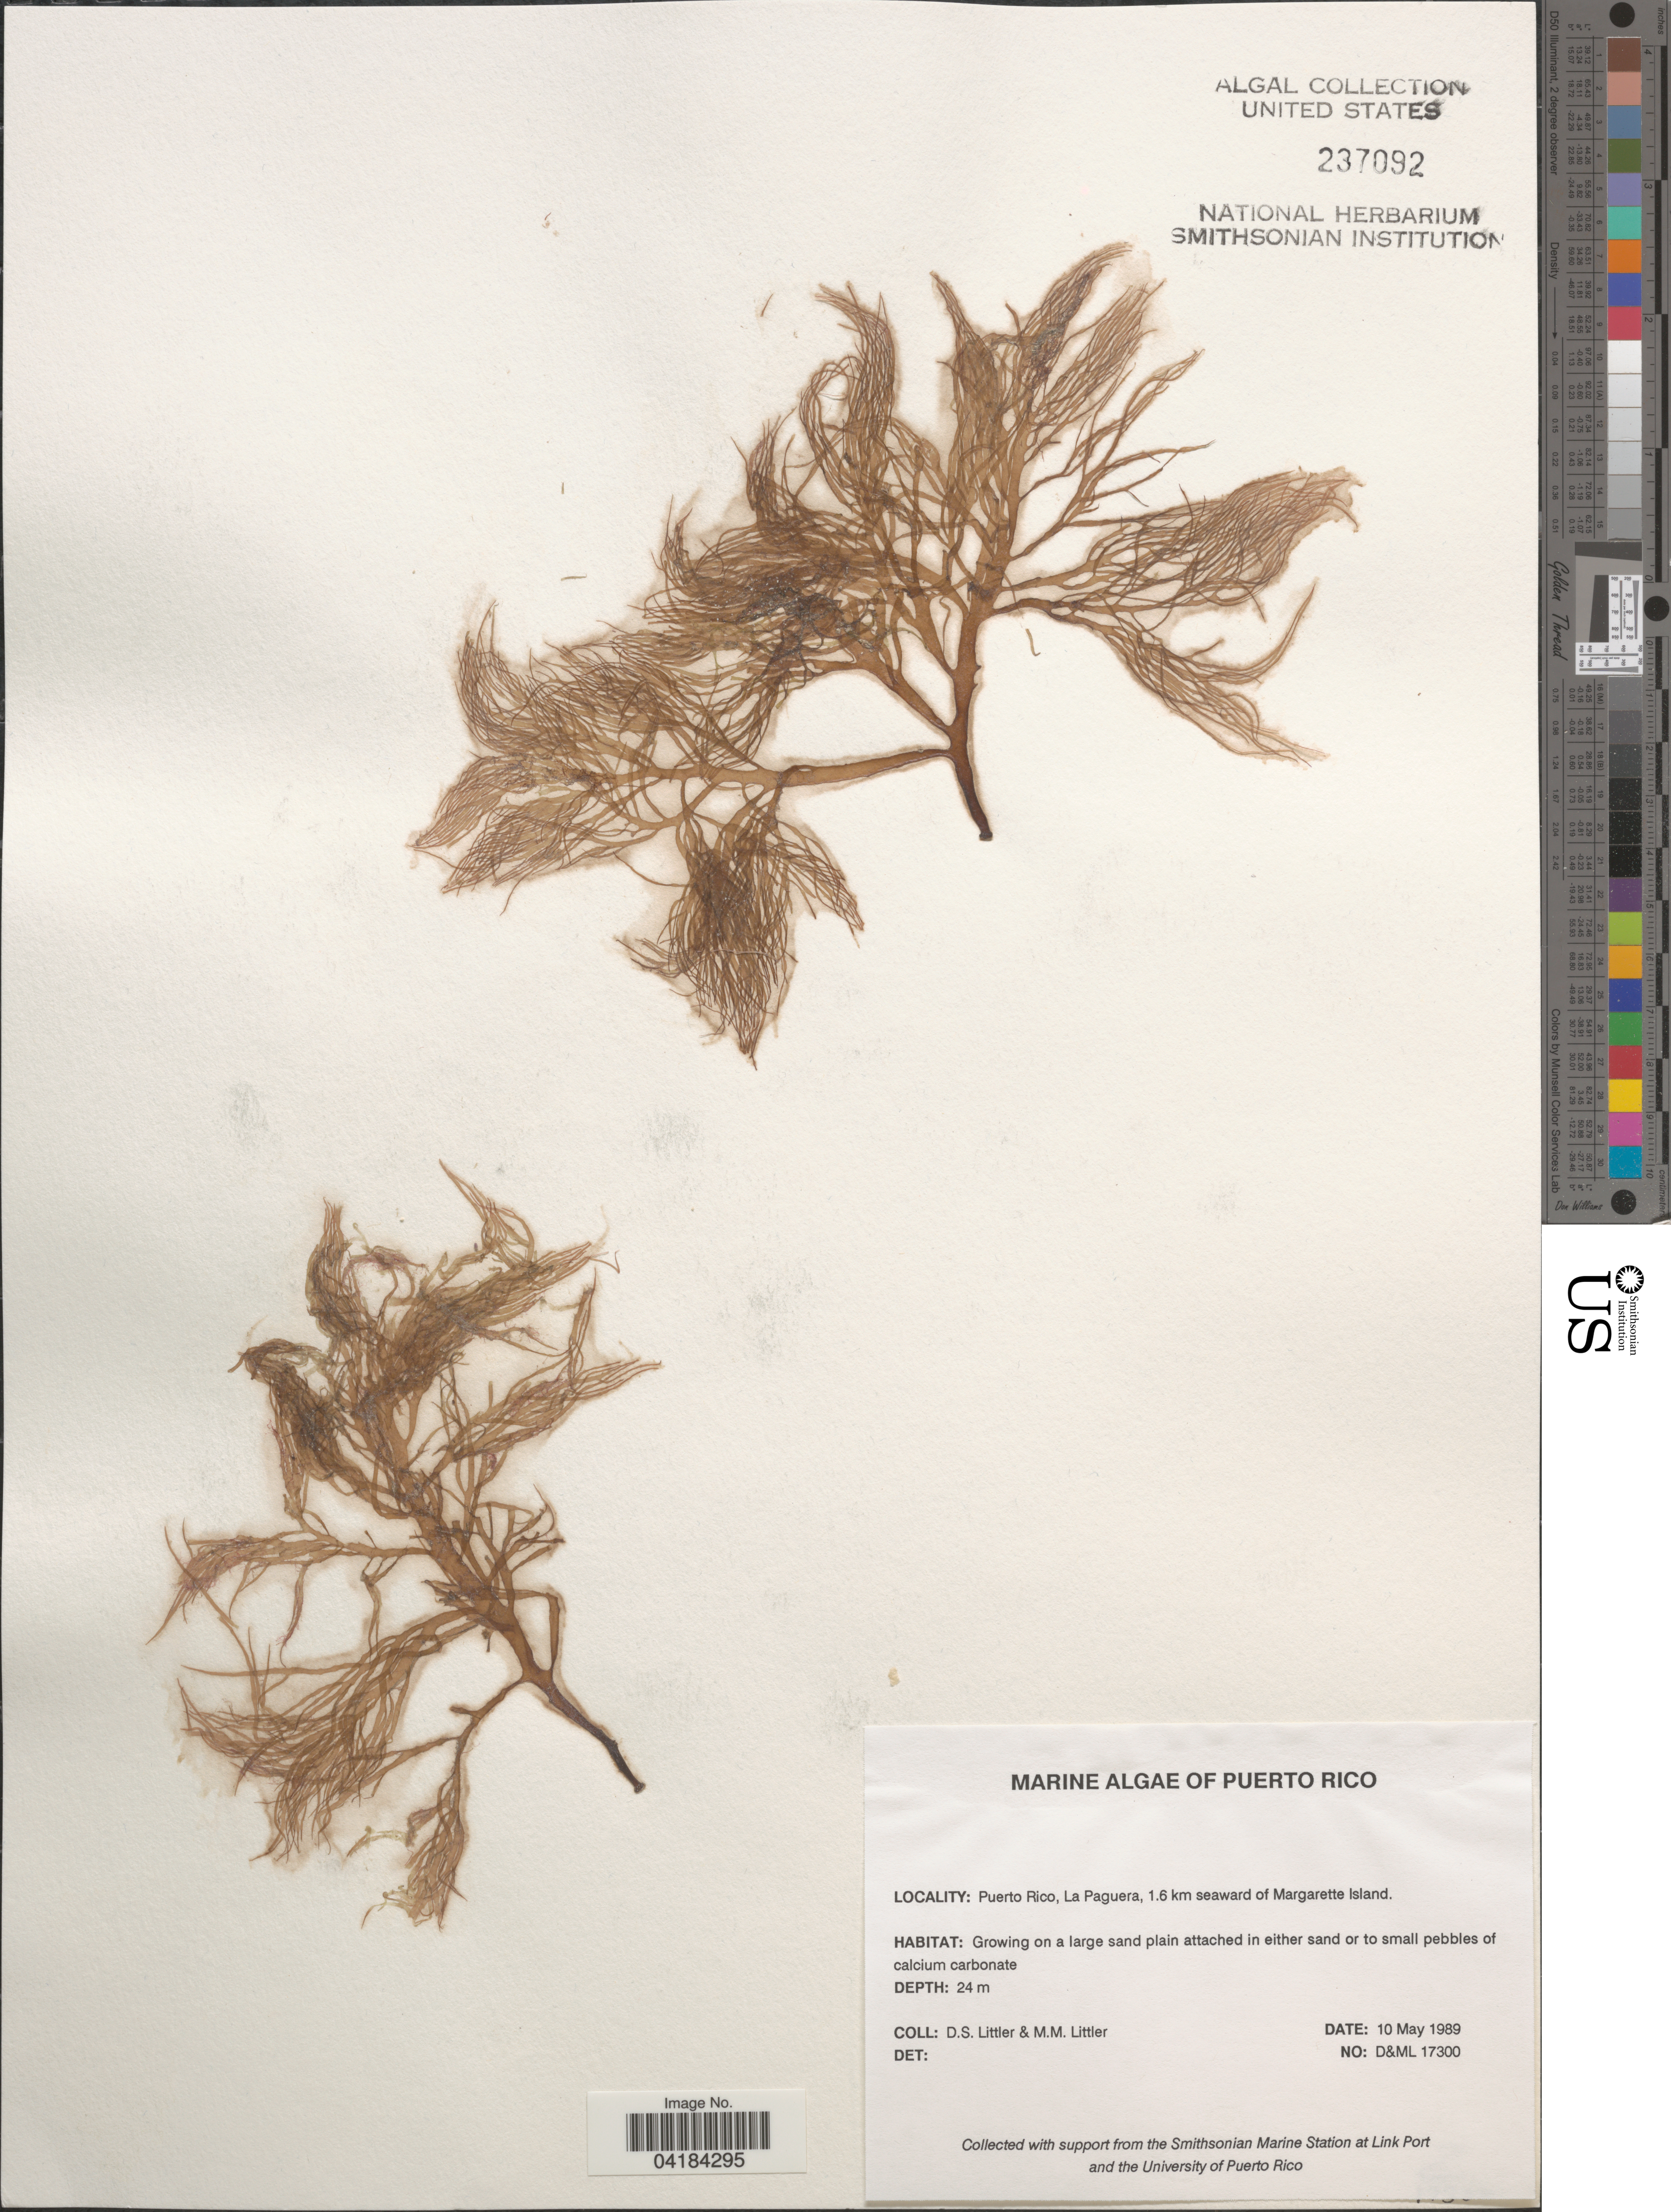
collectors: D. S. Littler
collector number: D&ML17300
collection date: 1989-05-10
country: Puerto Rico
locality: La Paguera, 1.6 km seaward of Margarette Island.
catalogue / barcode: US 237092